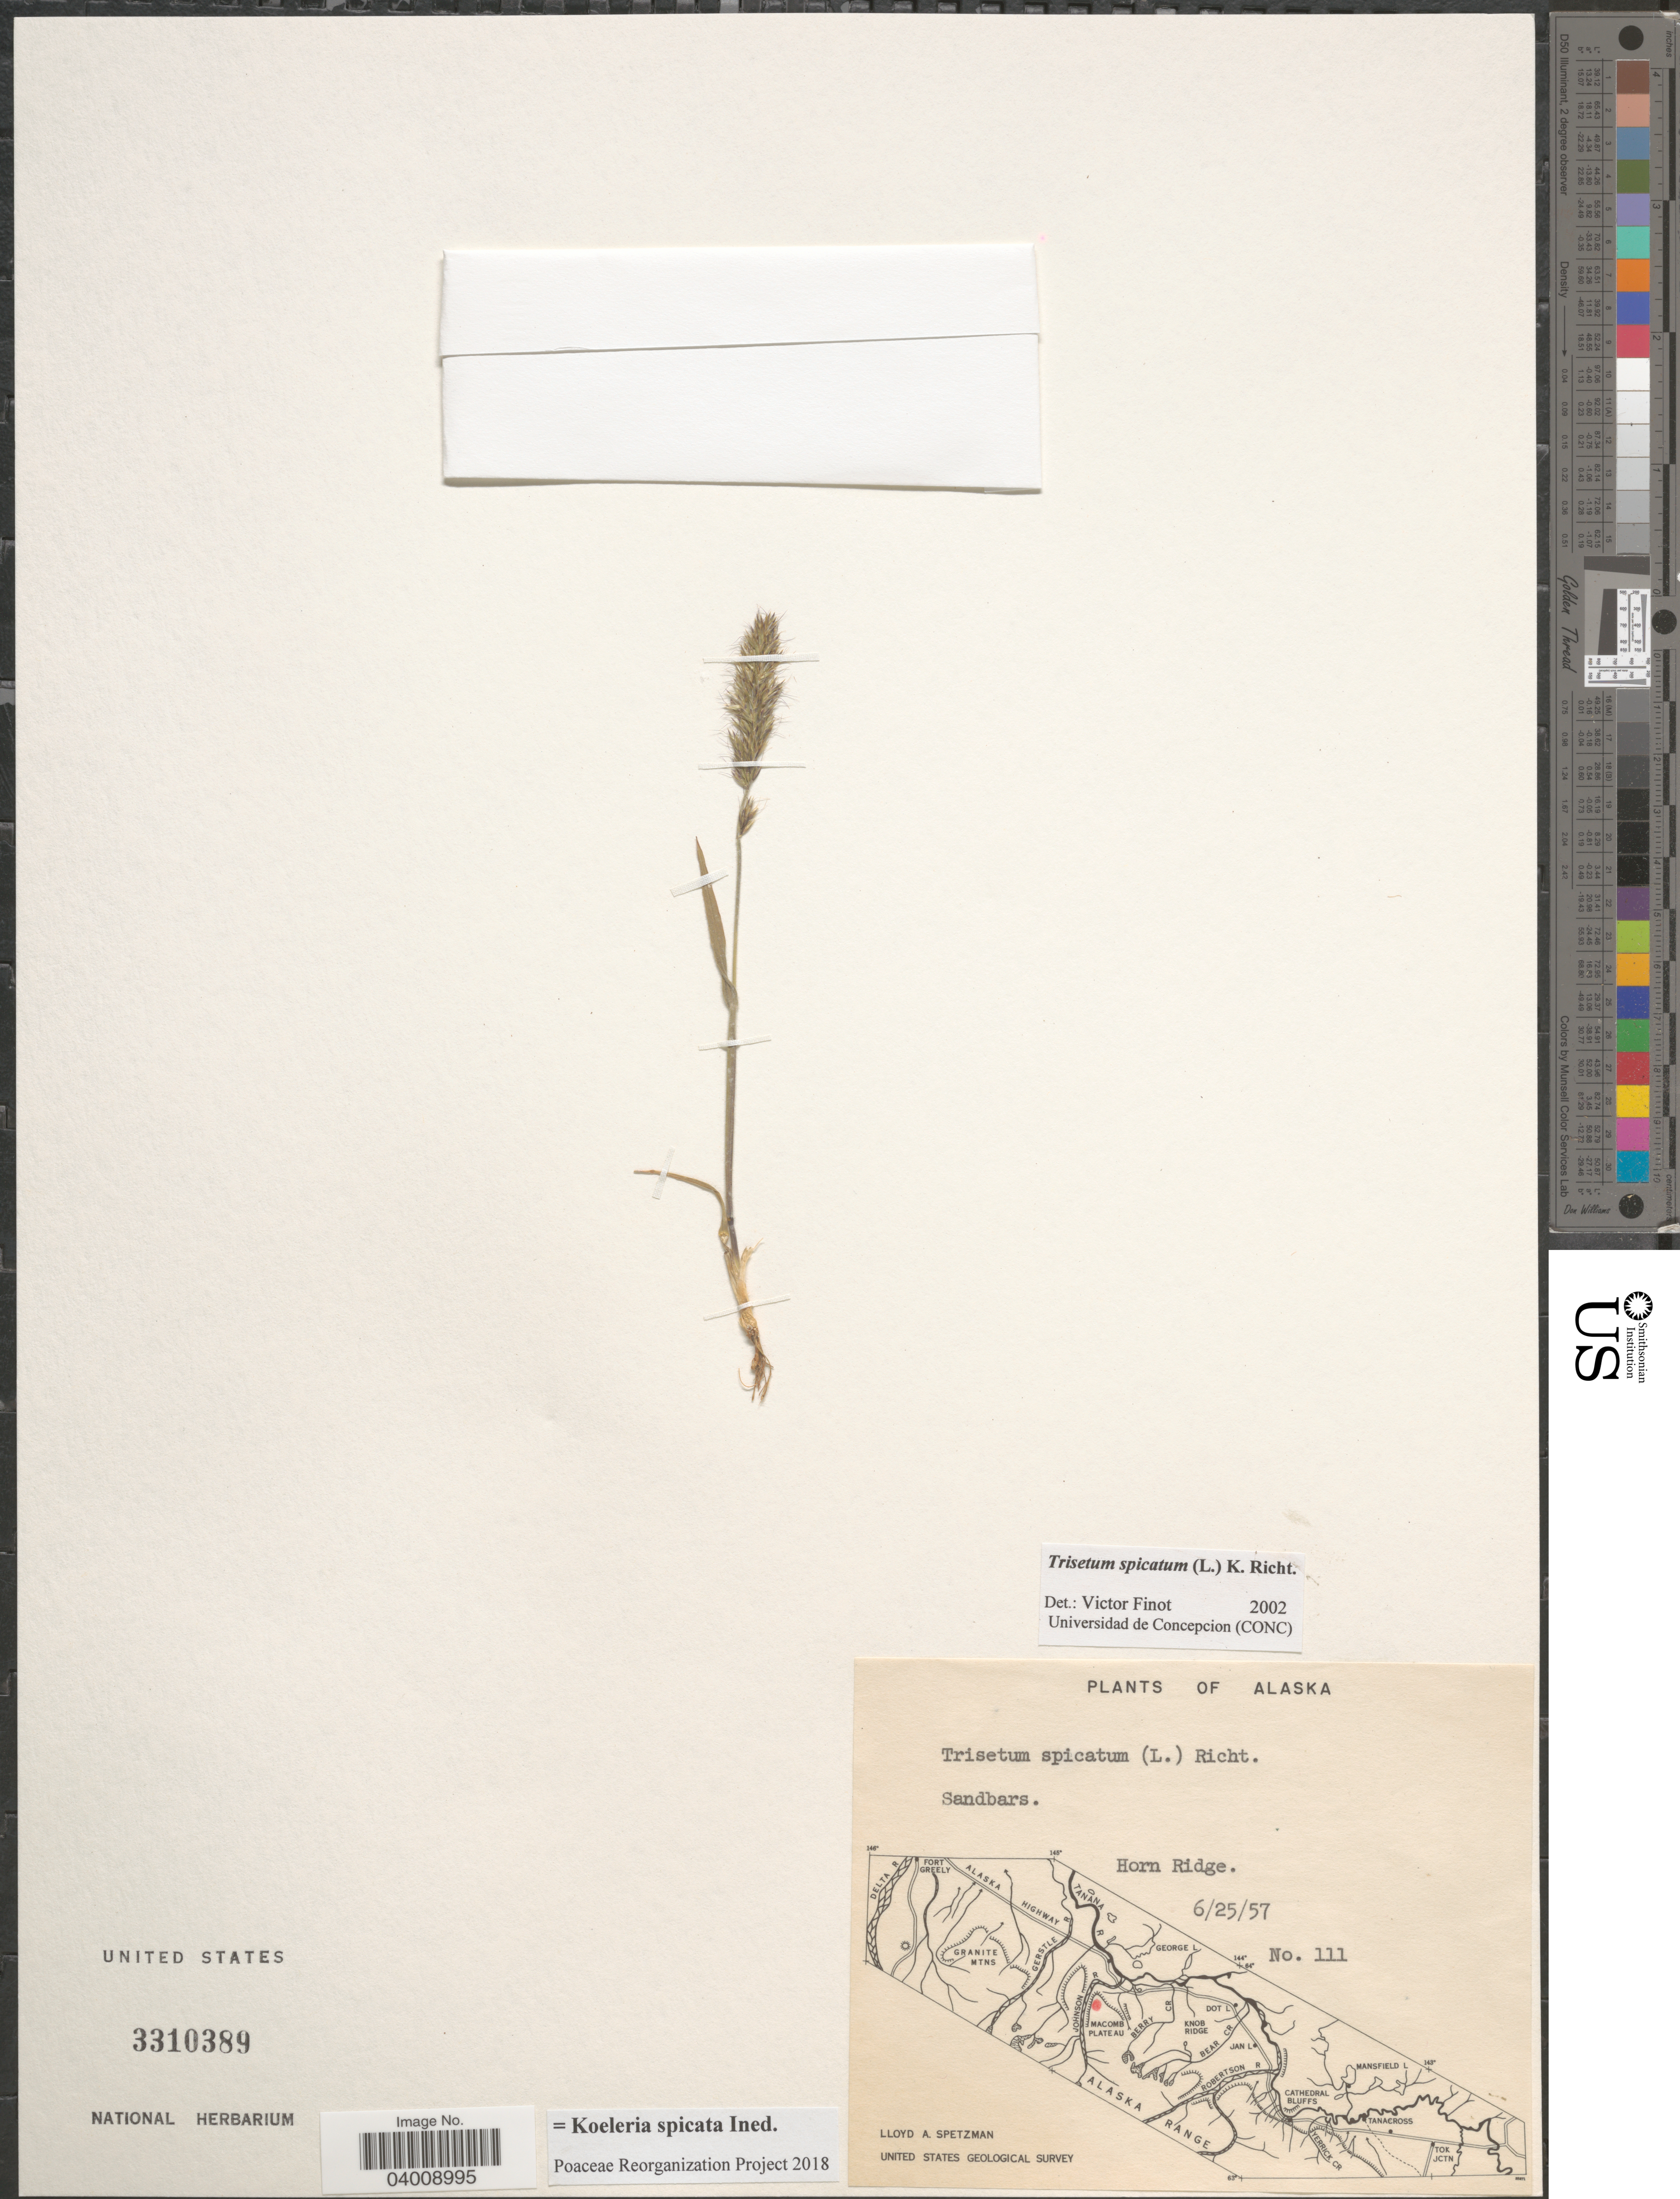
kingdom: Plantae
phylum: Tracheophyta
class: Liliopsida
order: Poales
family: Poaceae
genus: Koeleria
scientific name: Koeleria spicata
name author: (L.) Barberá et al.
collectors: L. Spetzman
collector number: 111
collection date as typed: Transcribed d/m/y: 25/6/57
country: United States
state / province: Alaska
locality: Horn Ridge.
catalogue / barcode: US 3310389